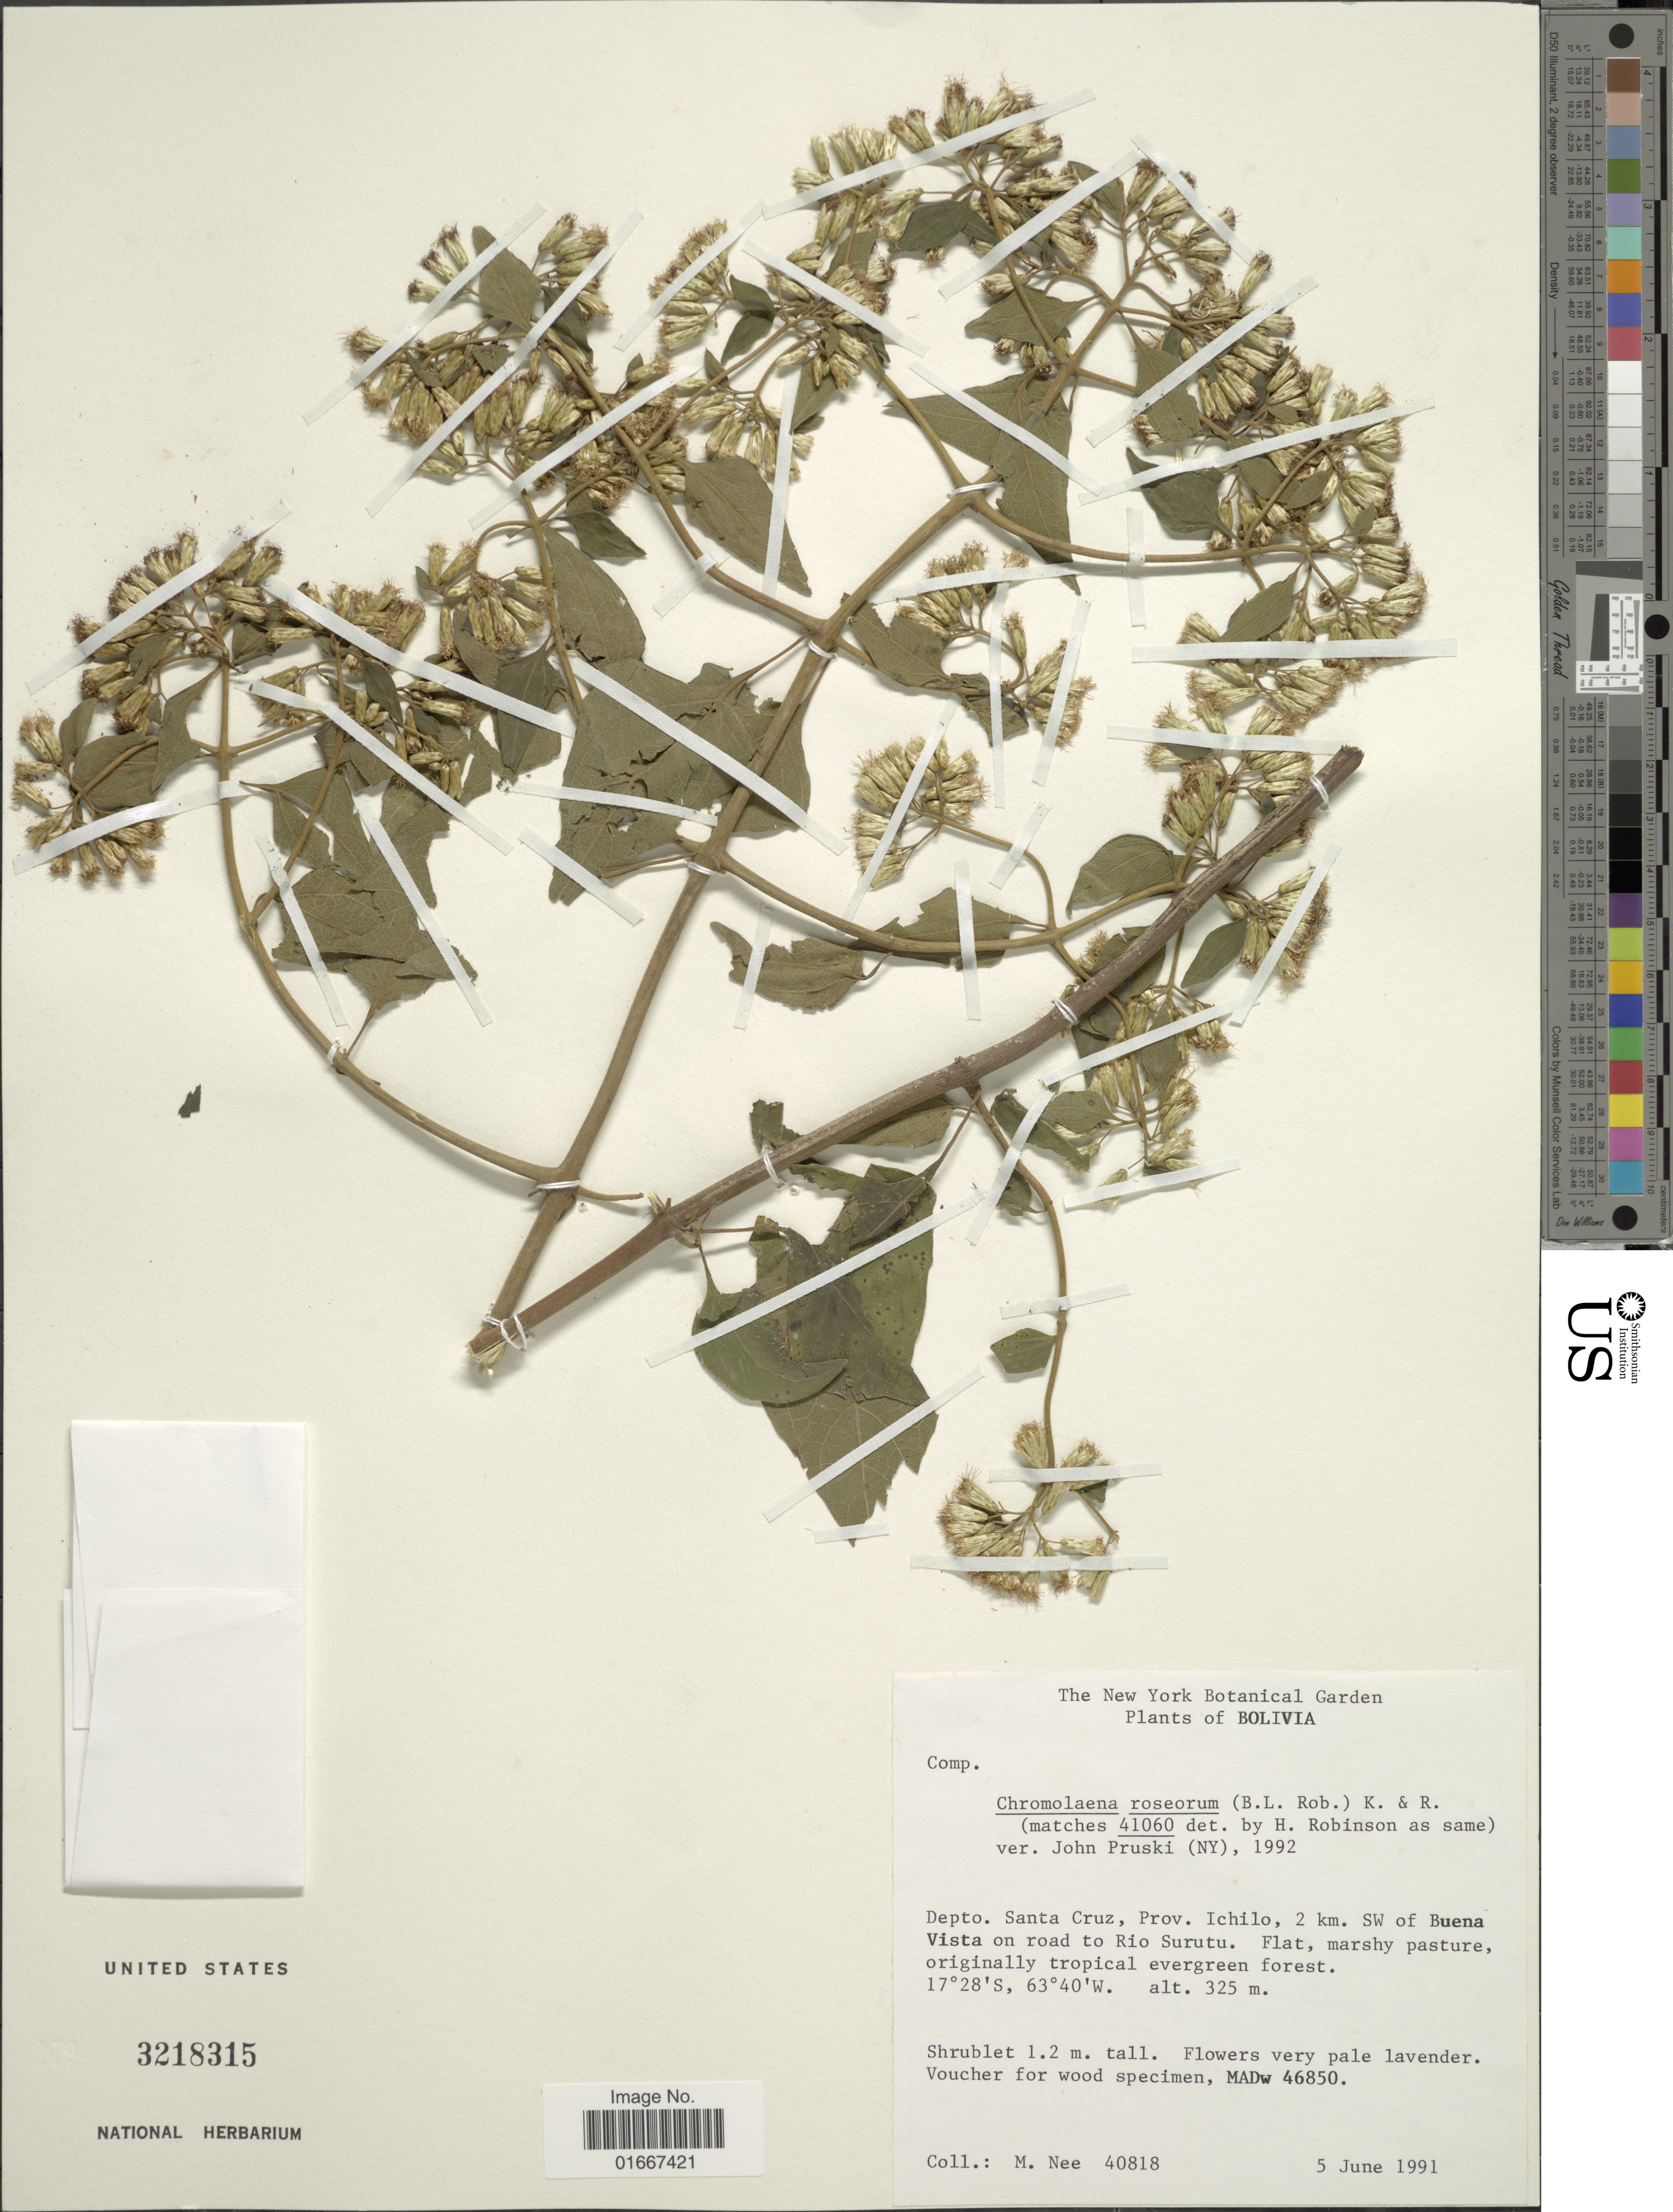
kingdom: Plantae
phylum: Tracheophyta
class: Magnoliopsida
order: Asterales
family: Asteraceae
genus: Chromolaena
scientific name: Chromolaena roseorum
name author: (B.L. Rob.) R.M. King & H. Rob.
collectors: M. Nee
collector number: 40818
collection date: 1991-06-05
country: Bolivia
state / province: Santa Cruz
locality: Prov. Ichilo, 2 km SW of Buena Vista on road to Rio Surutu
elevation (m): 325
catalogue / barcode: US 3218315